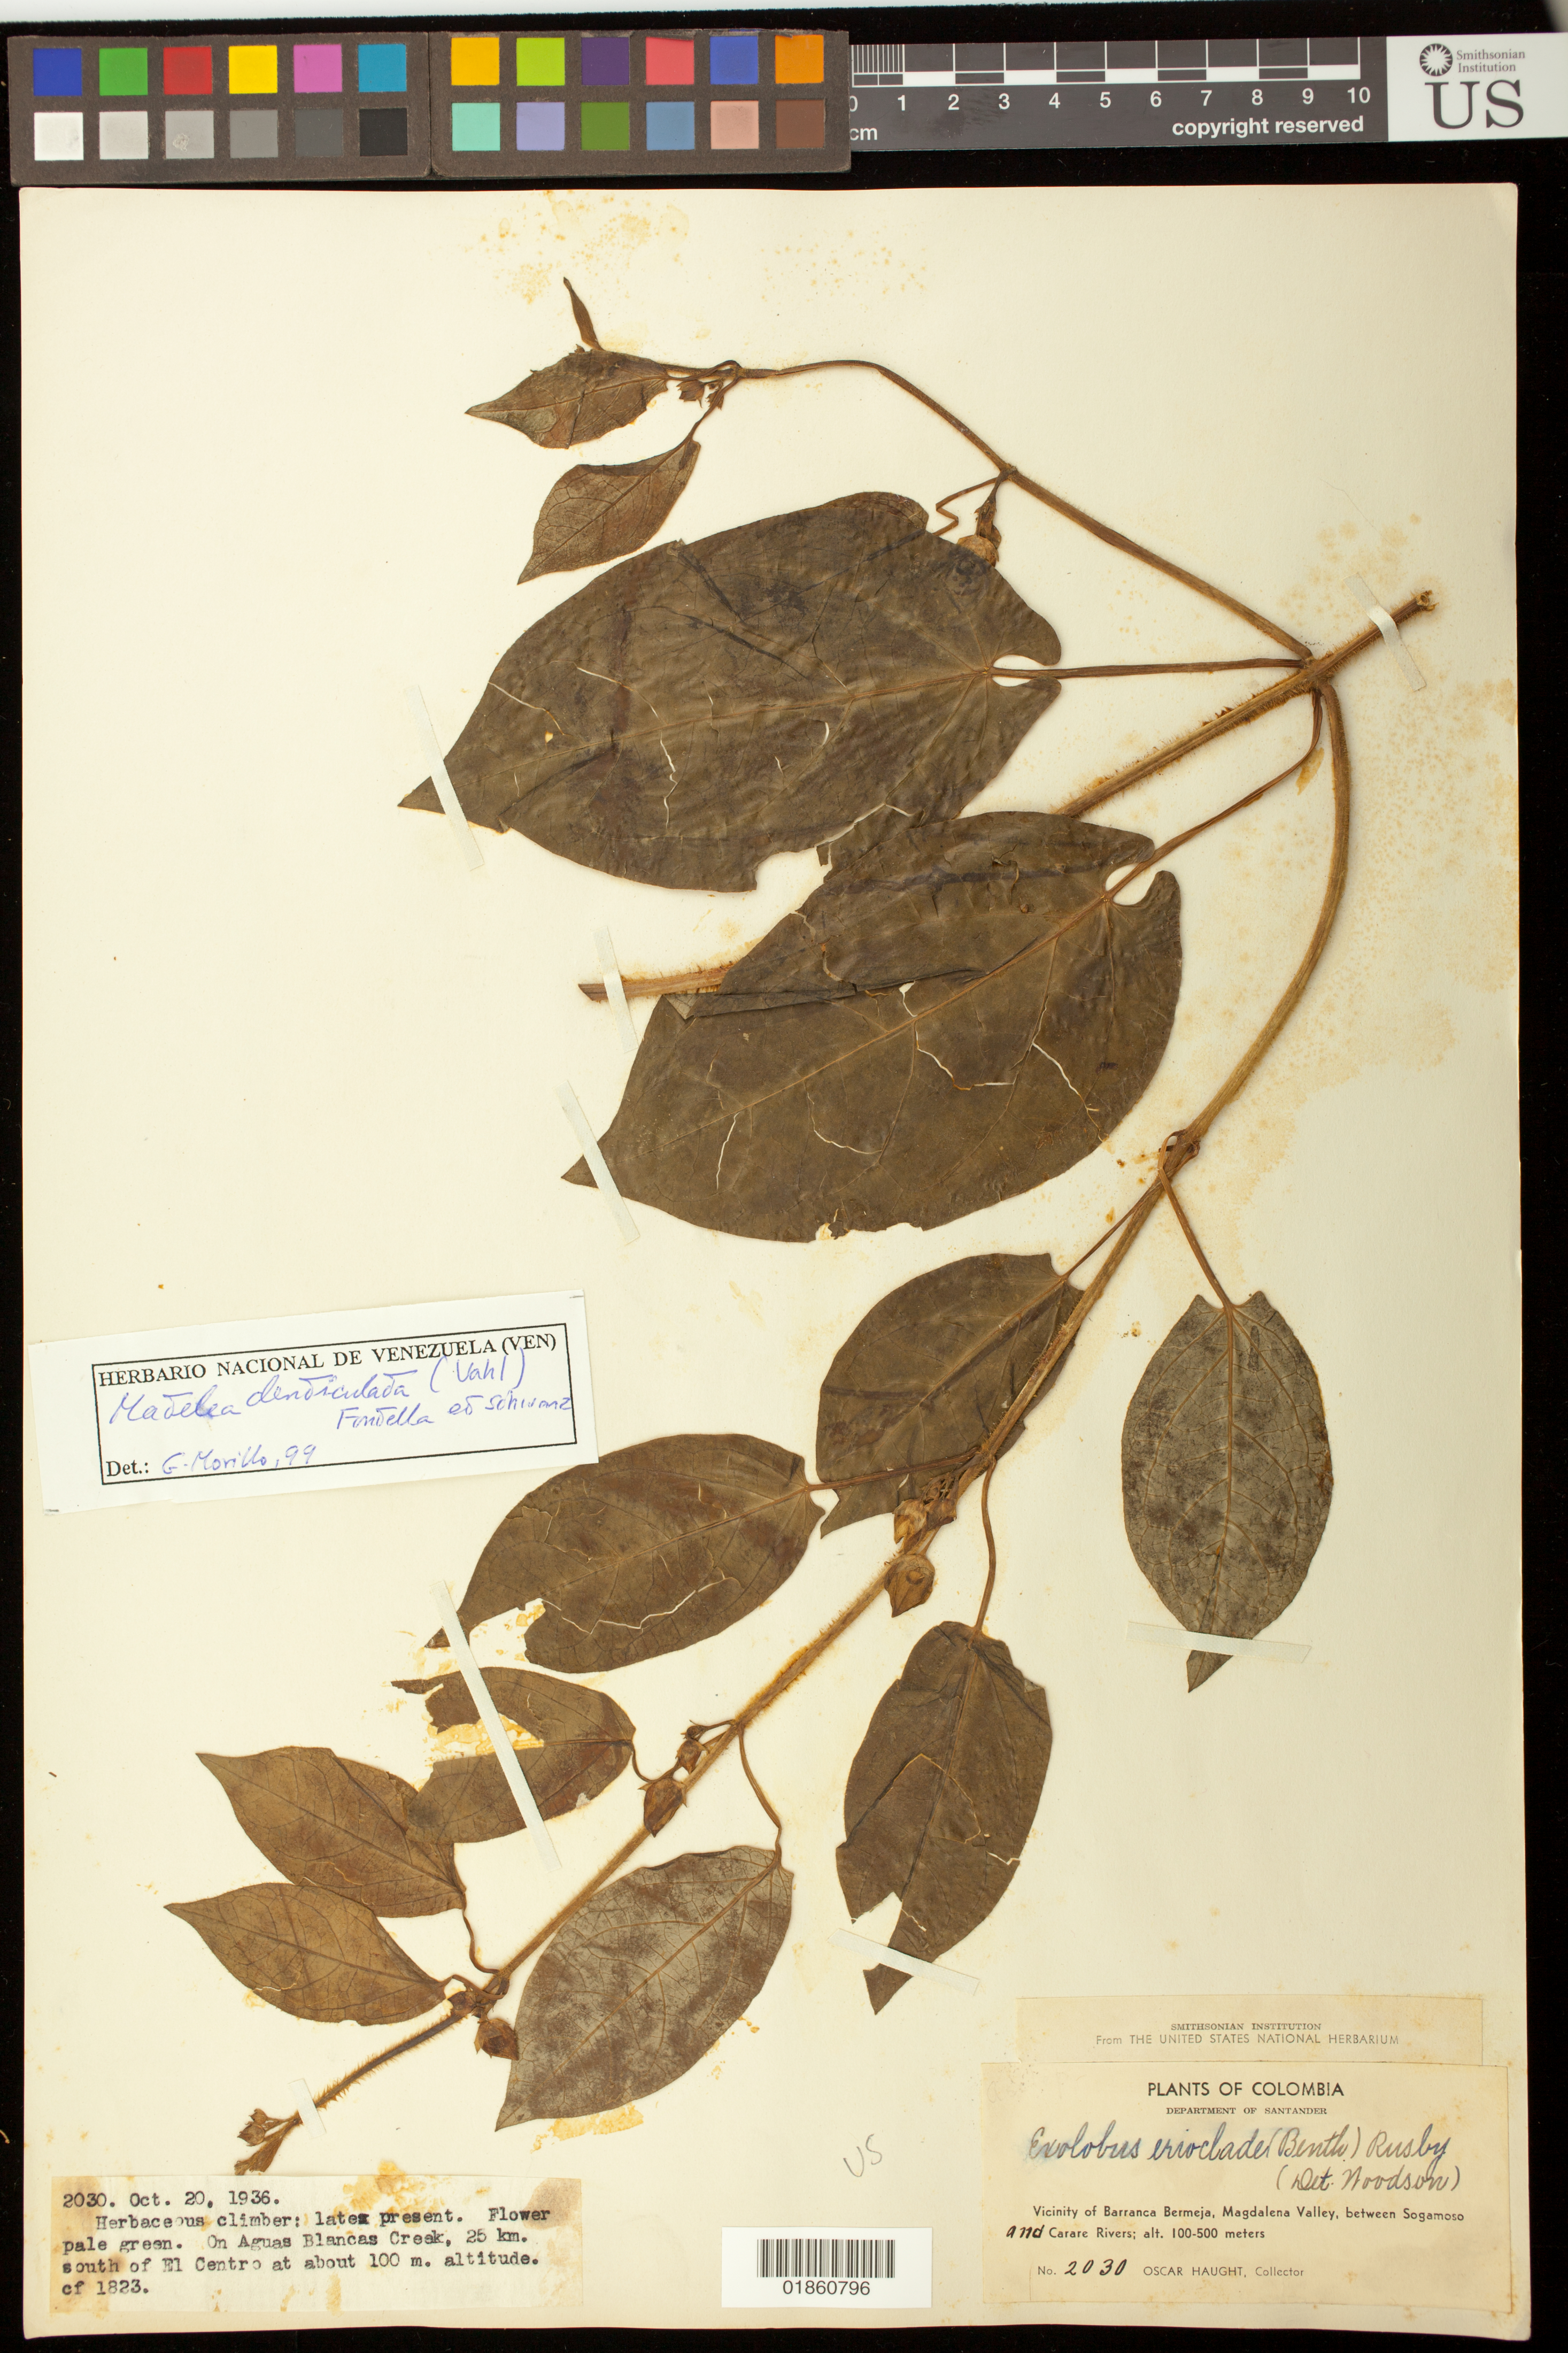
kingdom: Plantae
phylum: Tracheophyta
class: Magnoliopsida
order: Gentianales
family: Apocynaceae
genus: Gonolobus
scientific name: Gonolobus denticulatus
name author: (Vahl) W.D. Stevens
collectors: O. Haught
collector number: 2030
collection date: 1936-10-20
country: Colombia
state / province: Santander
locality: On Aguas Blancas Creek, 25 km. south of El Centro. Vicinity of Barranca Bermeja [Barrancabermeja], Magdalena Valley, between Sogamoso and Carare Rivers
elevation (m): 100